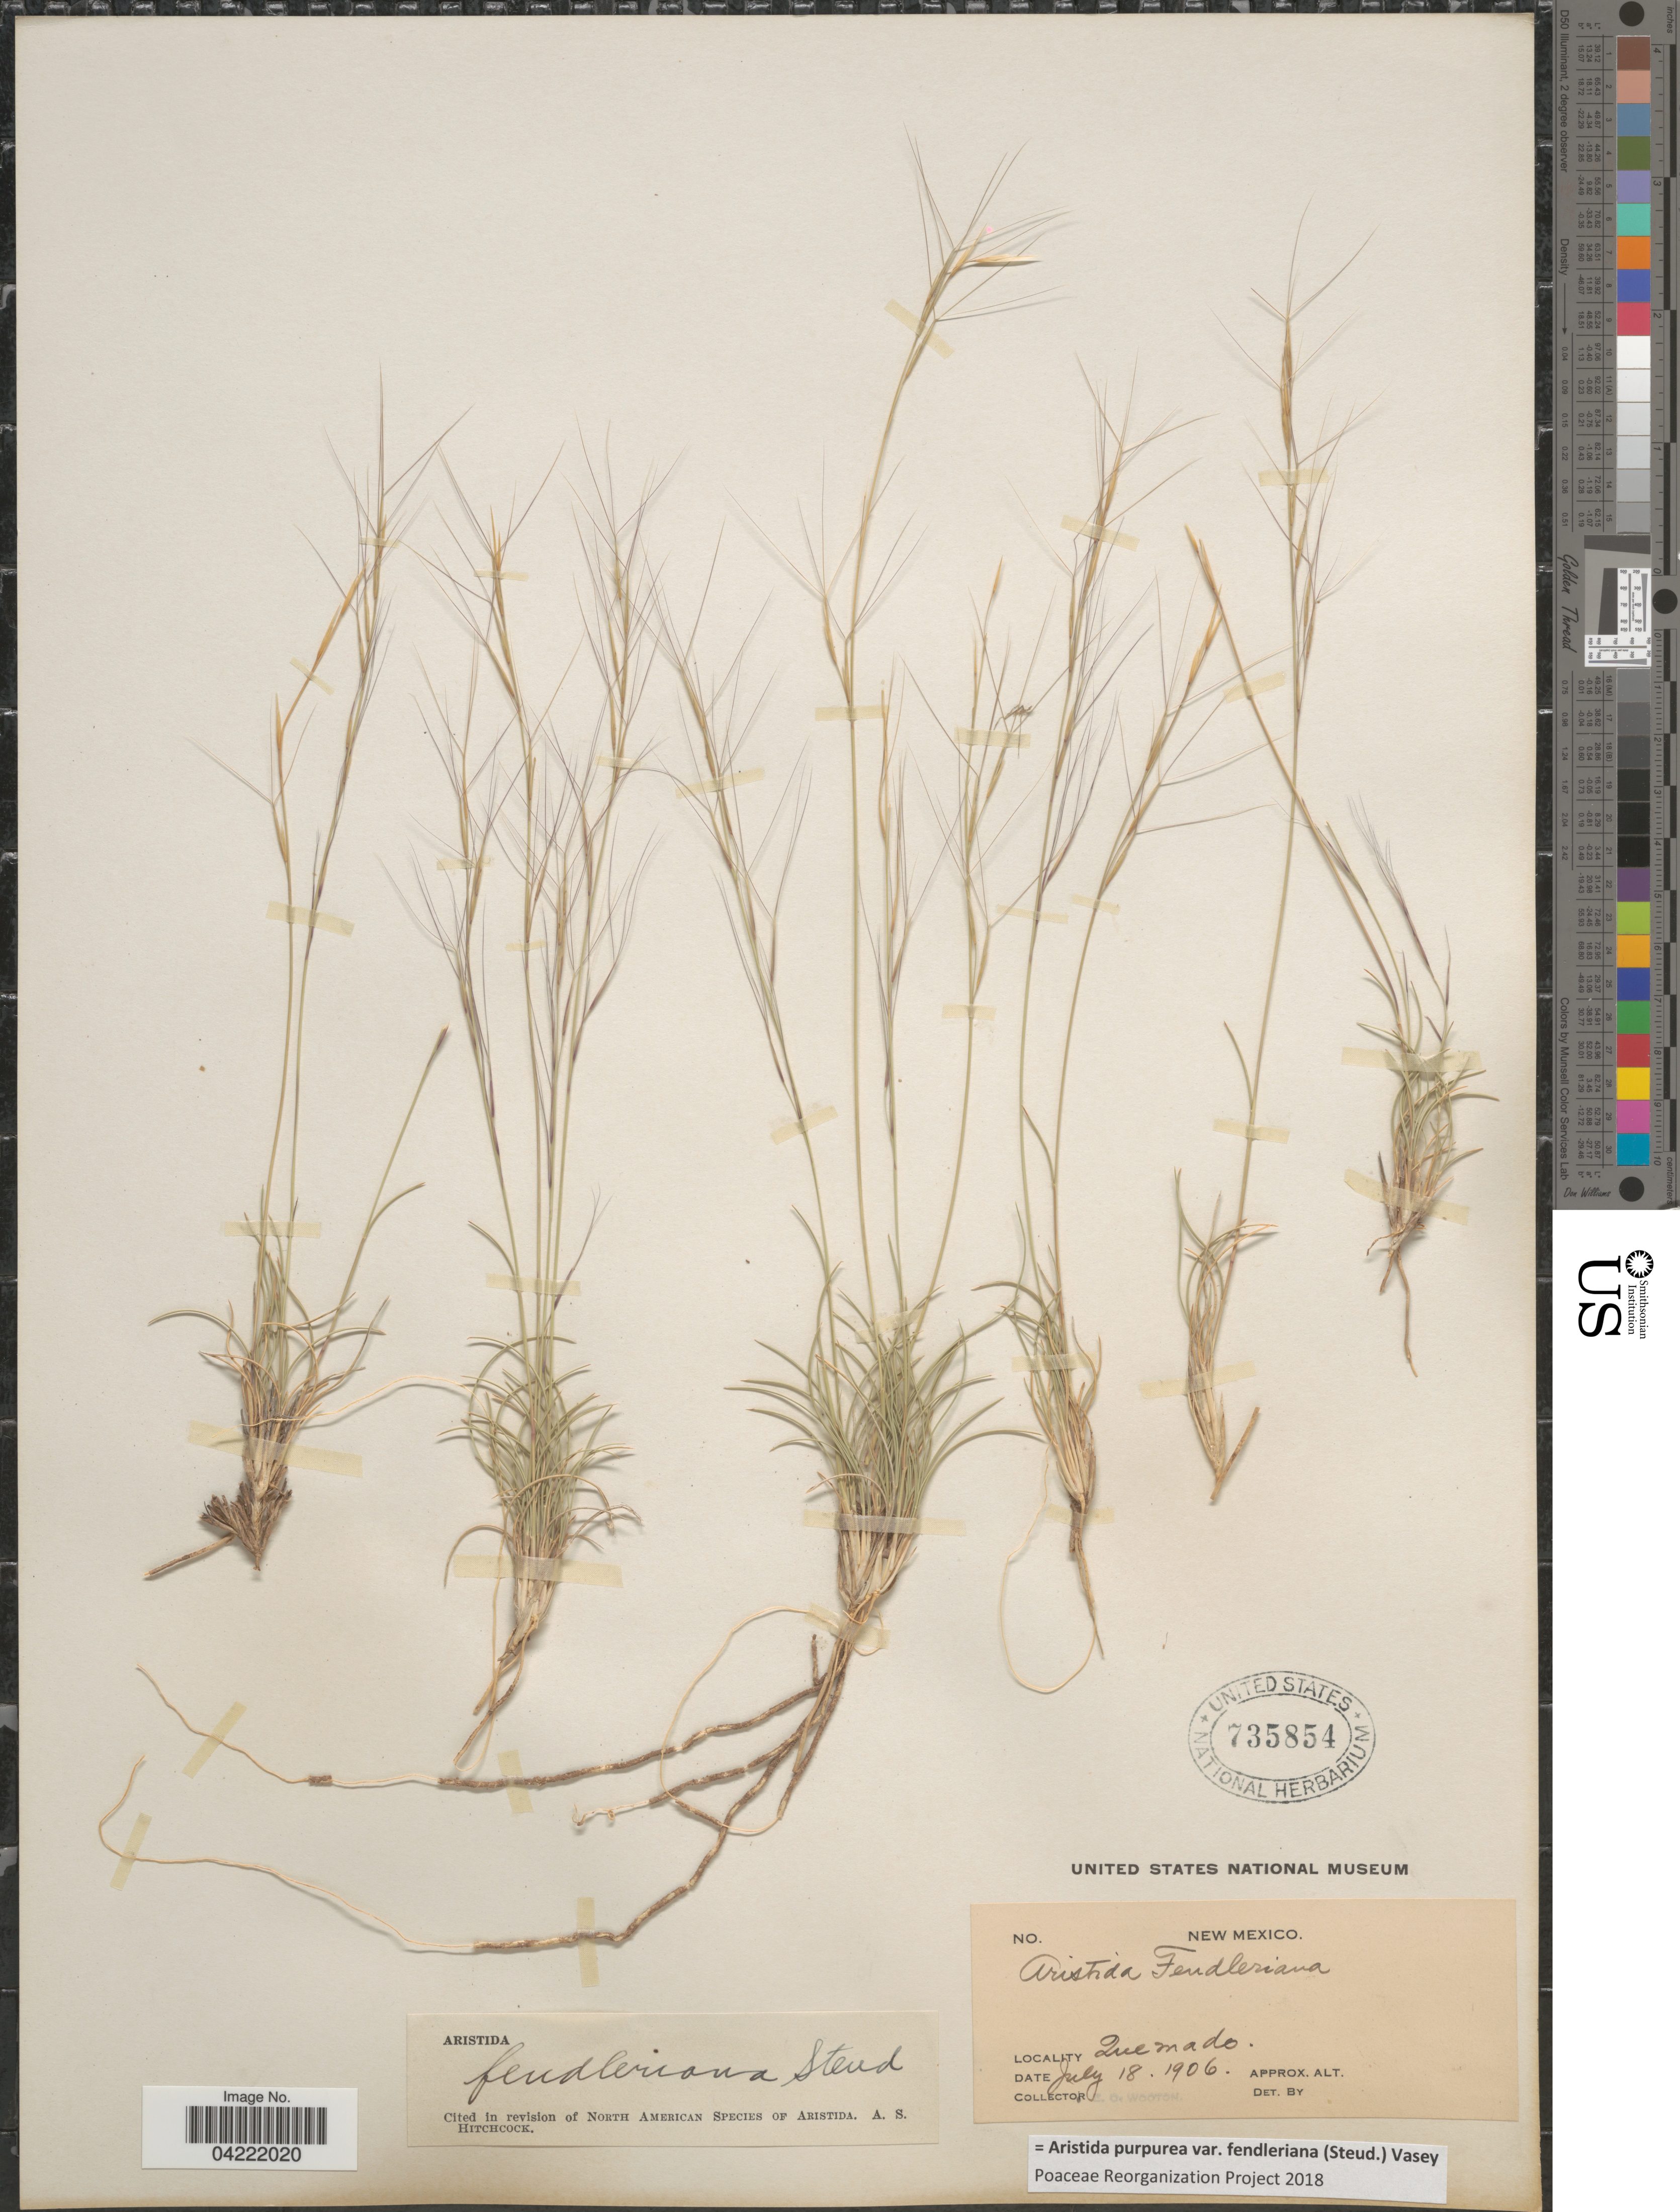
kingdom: Plantae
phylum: Tracheophyta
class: Liliopsida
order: Poales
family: Poaceae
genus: Aristida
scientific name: Aristida purpurea var. fendleriana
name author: (Steud.) Vasey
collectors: E. O. Wooton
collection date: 1906-07-18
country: United States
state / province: New Mexico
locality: Quemado.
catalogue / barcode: US 735854